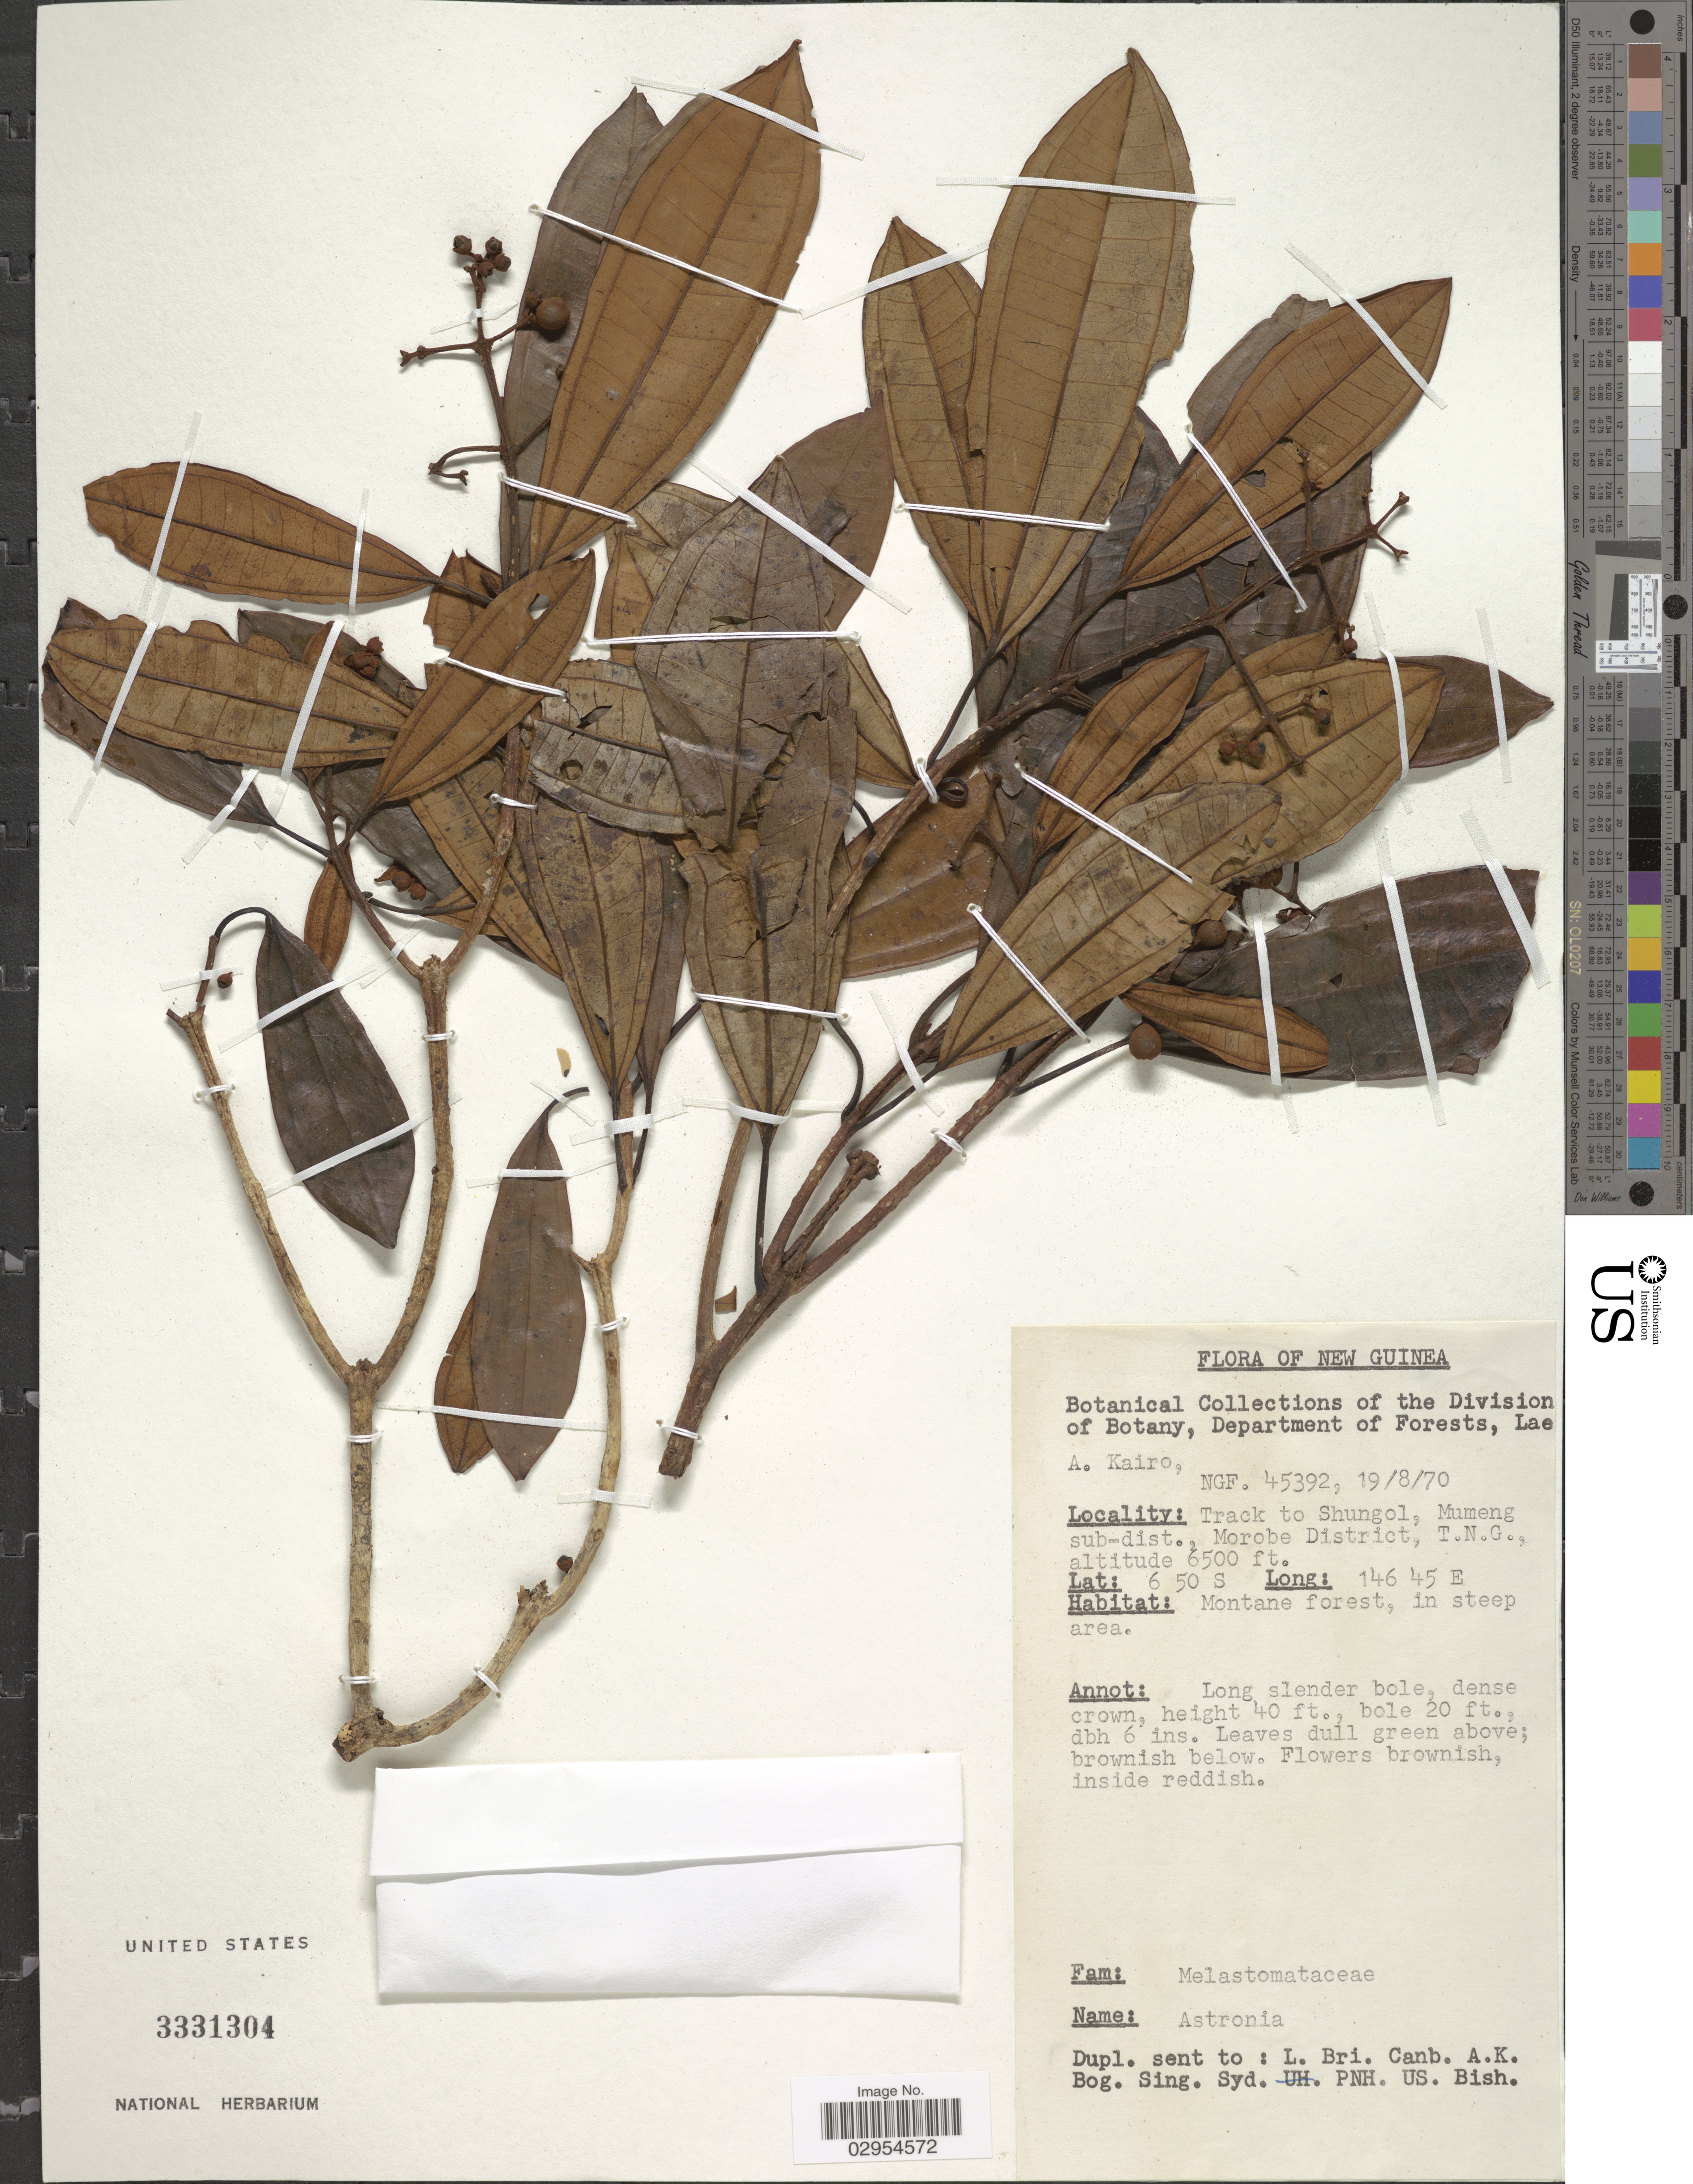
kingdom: Plantae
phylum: Tracheophyta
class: Magnoliopsida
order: Myrtales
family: Melastomataceae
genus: Astronia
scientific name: Astronia sp.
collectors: A. Kairo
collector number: NGF45392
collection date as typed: Transcribed d/m/y: 19/8/70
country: Papua New Guinea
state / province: Morobe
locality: New Guinea. Track to Shungol, Mumeng sub-dist., Morobe District, T.N.G.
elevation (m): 1981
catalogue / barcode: US 3331304